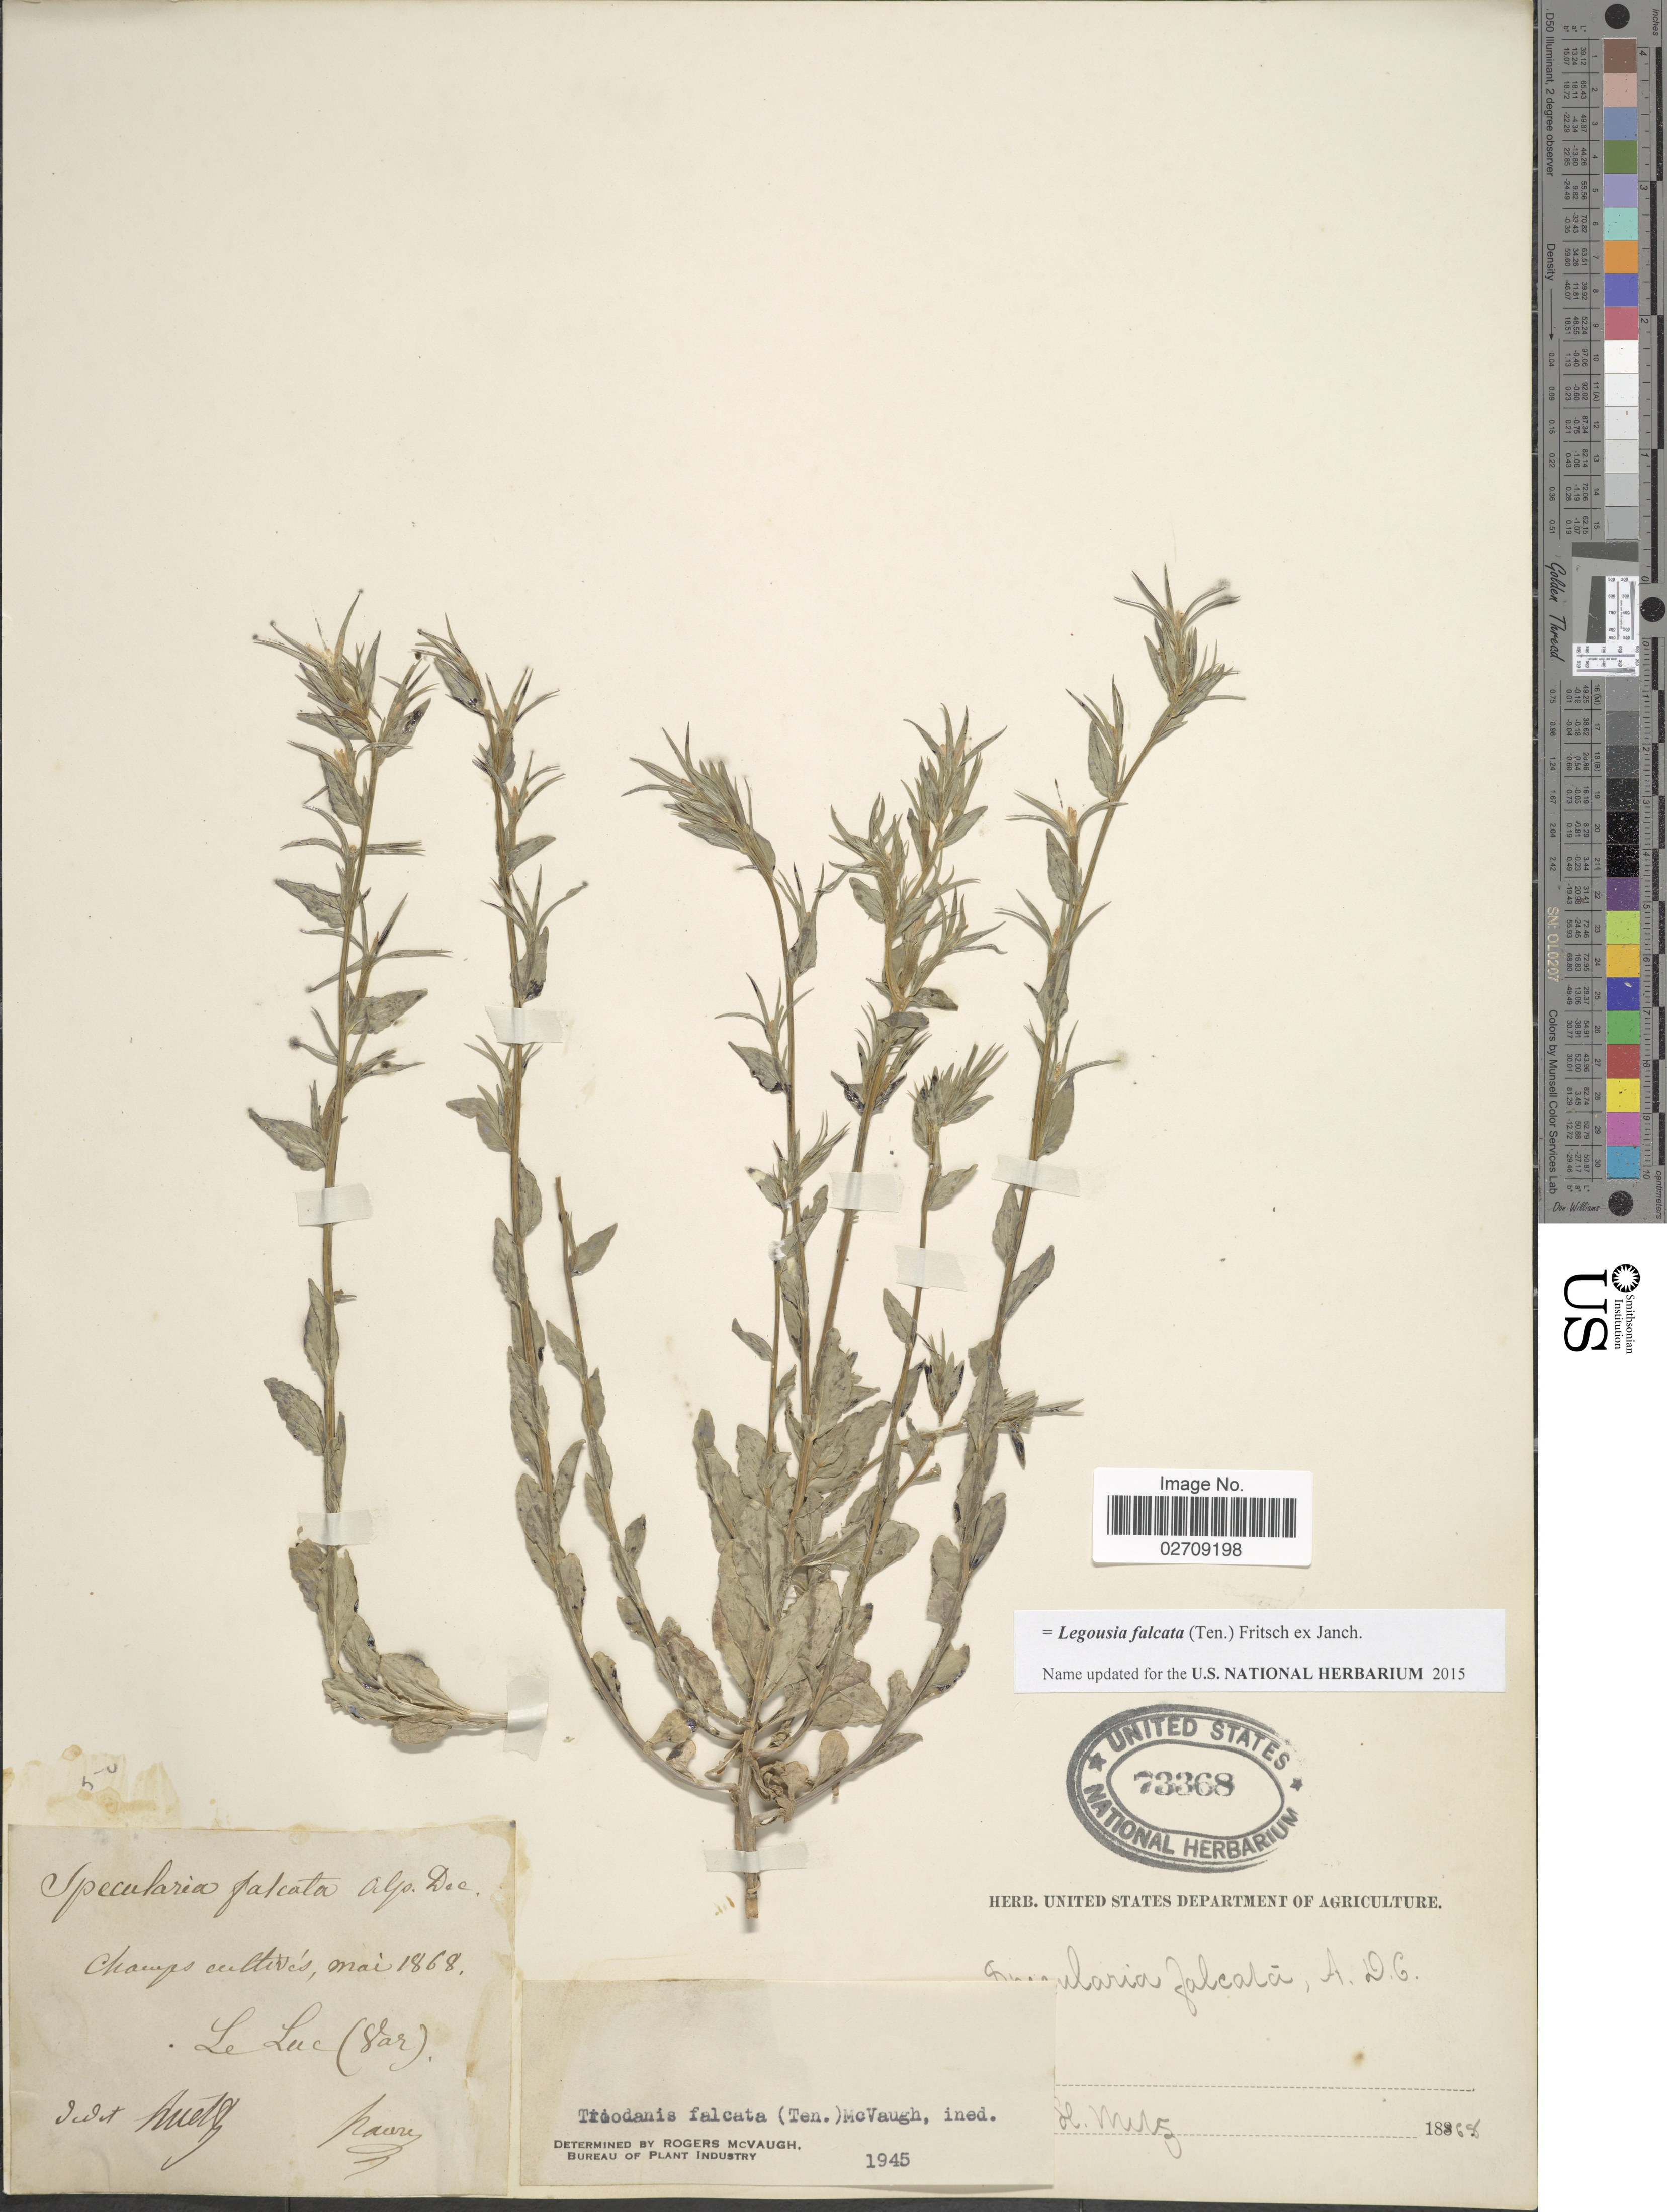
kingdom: Plantae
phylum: Tracheophyta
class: Magnoliopsida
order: Asterales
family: Campanulaceae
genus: Legousia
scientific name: Legousia falcata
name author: (Ten.) Fritsch ex Janch.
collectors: Faure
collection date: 1868-05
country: France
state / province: Provence-Alpes-Côte d'Azur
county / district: Var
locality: Champs cultives. Le Luc (Var)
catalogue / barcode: US 73368